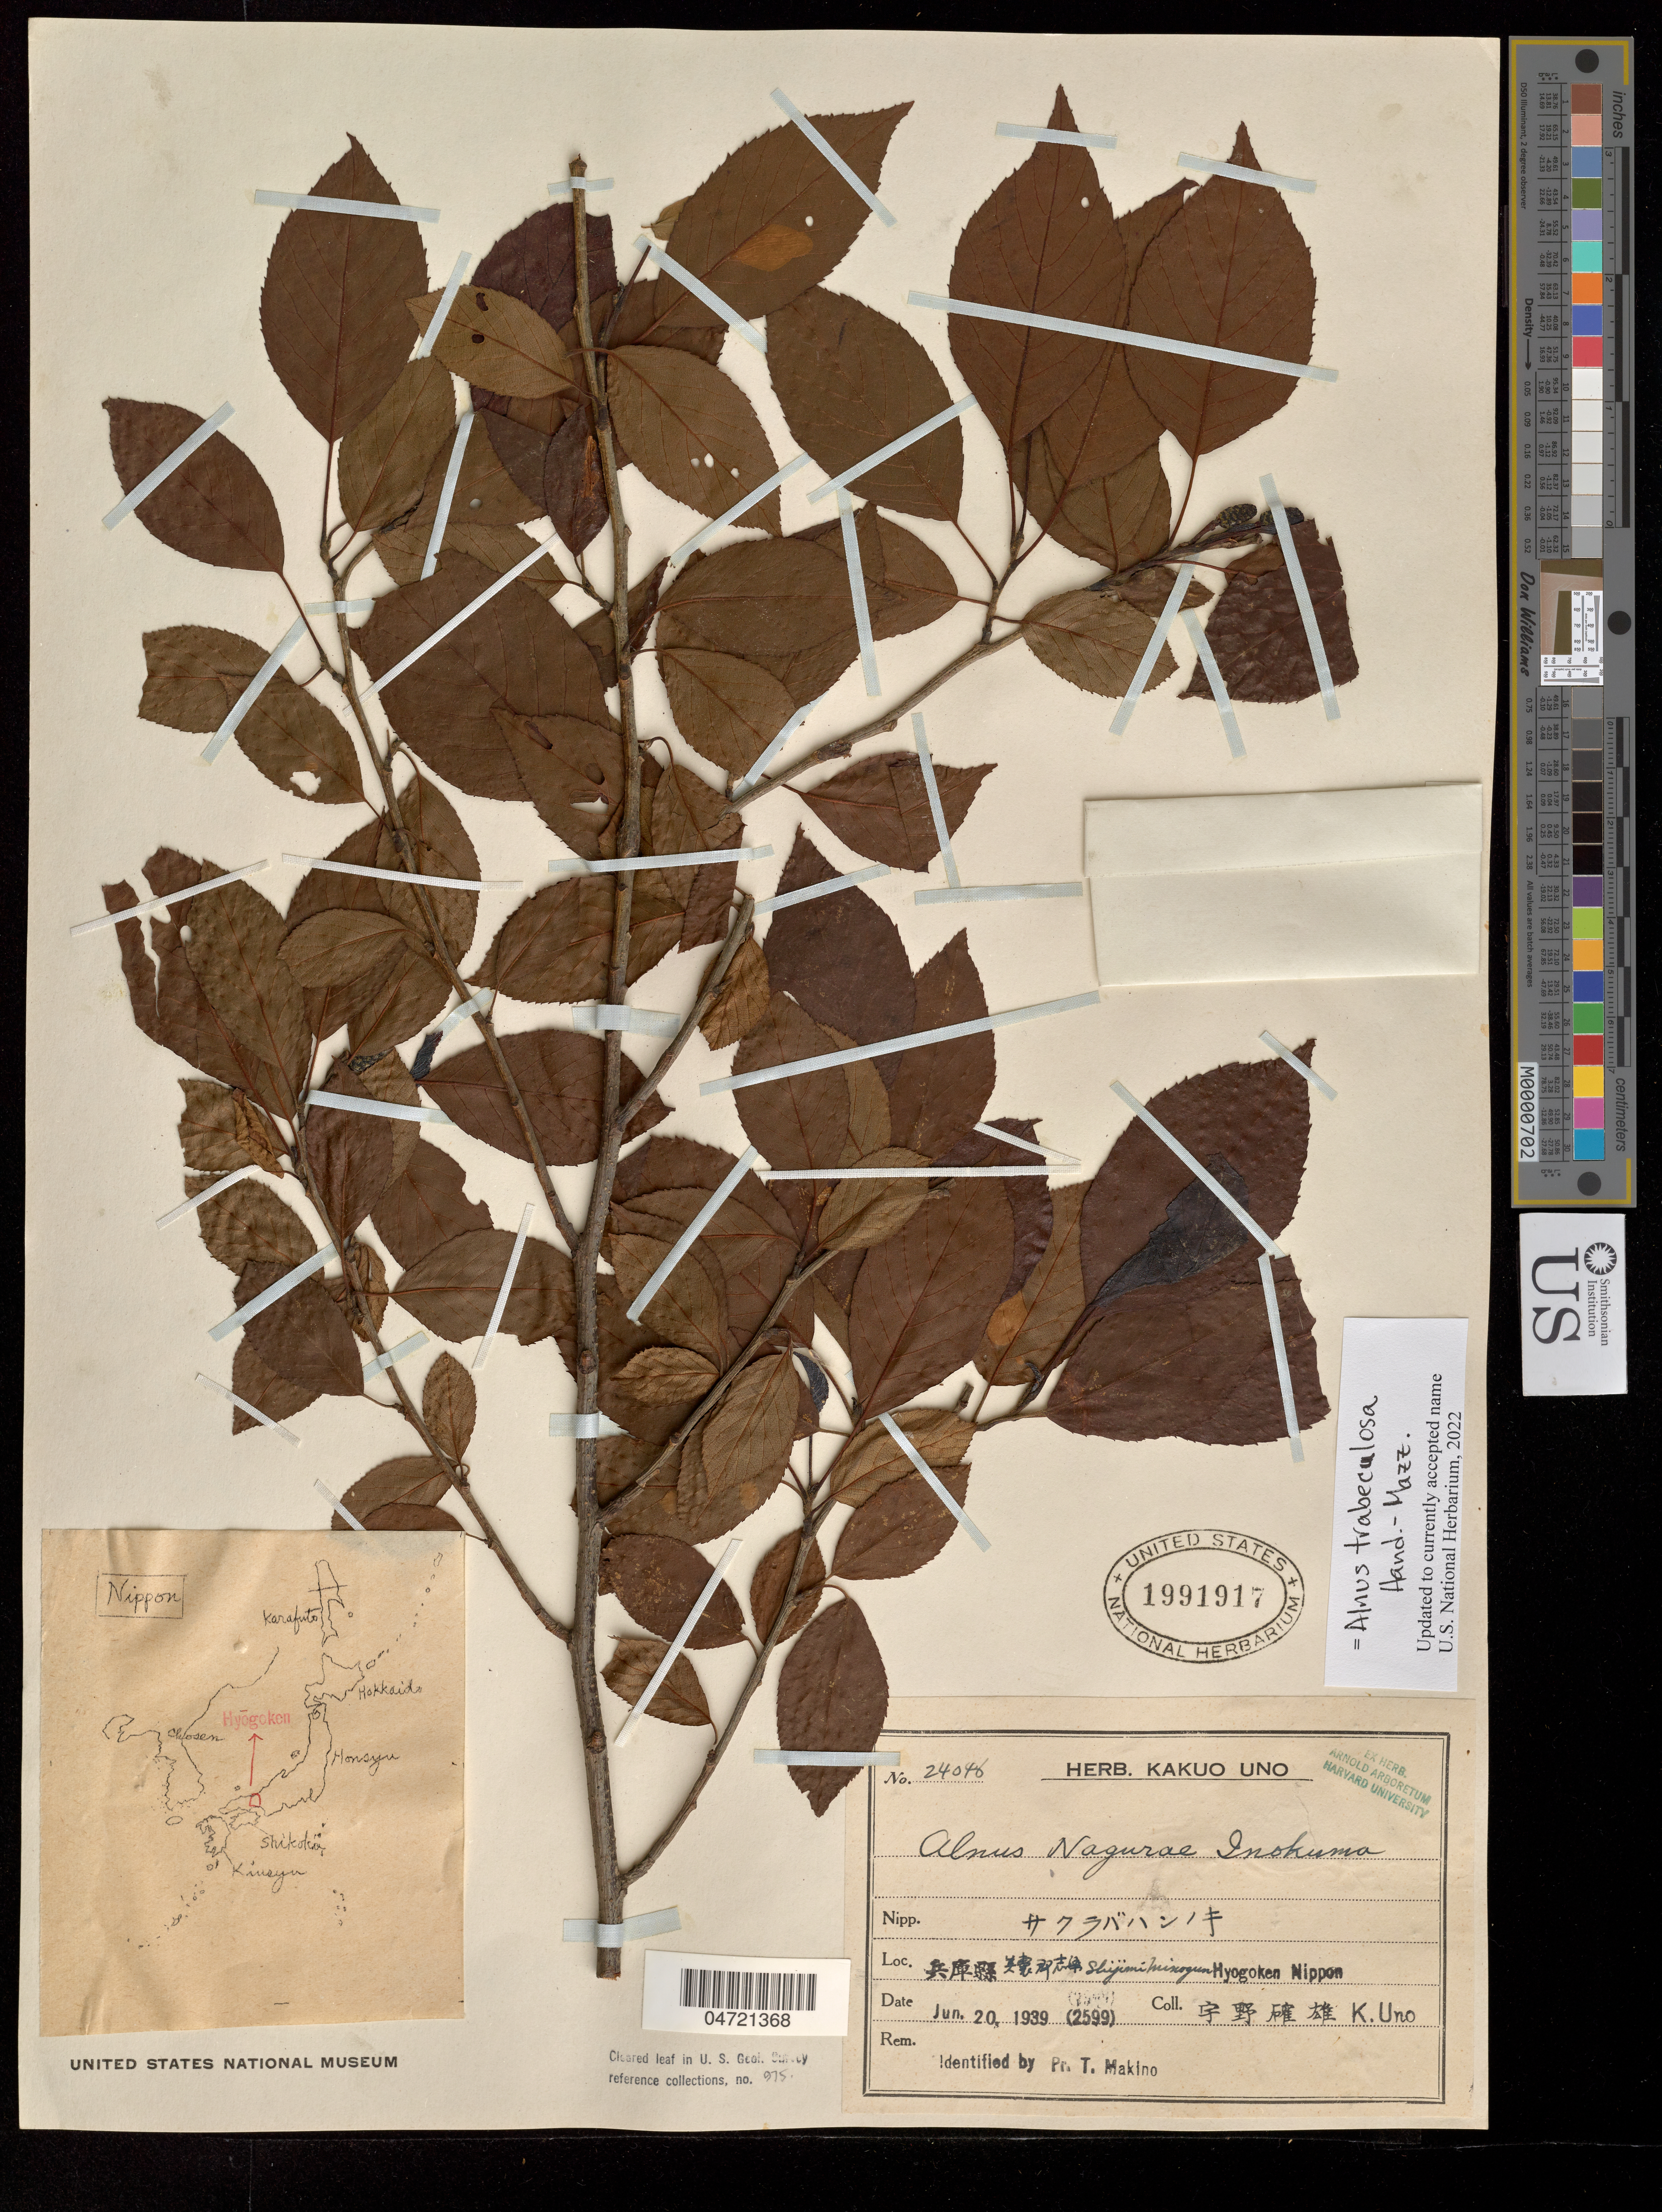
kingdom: Plantae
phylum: Tracheophyta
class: Magnoliopsida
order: Fagales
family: Betulaceae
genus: Alnus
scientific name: Alnus trabeculosa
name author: Hand.-Mazz.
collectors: K. Uno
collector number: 24048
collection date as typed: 20 Jun 1939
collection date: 1939-06-20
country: Japan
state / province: Hyogo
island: Honshu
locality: Shijimi minogan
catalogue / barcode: US 1991917